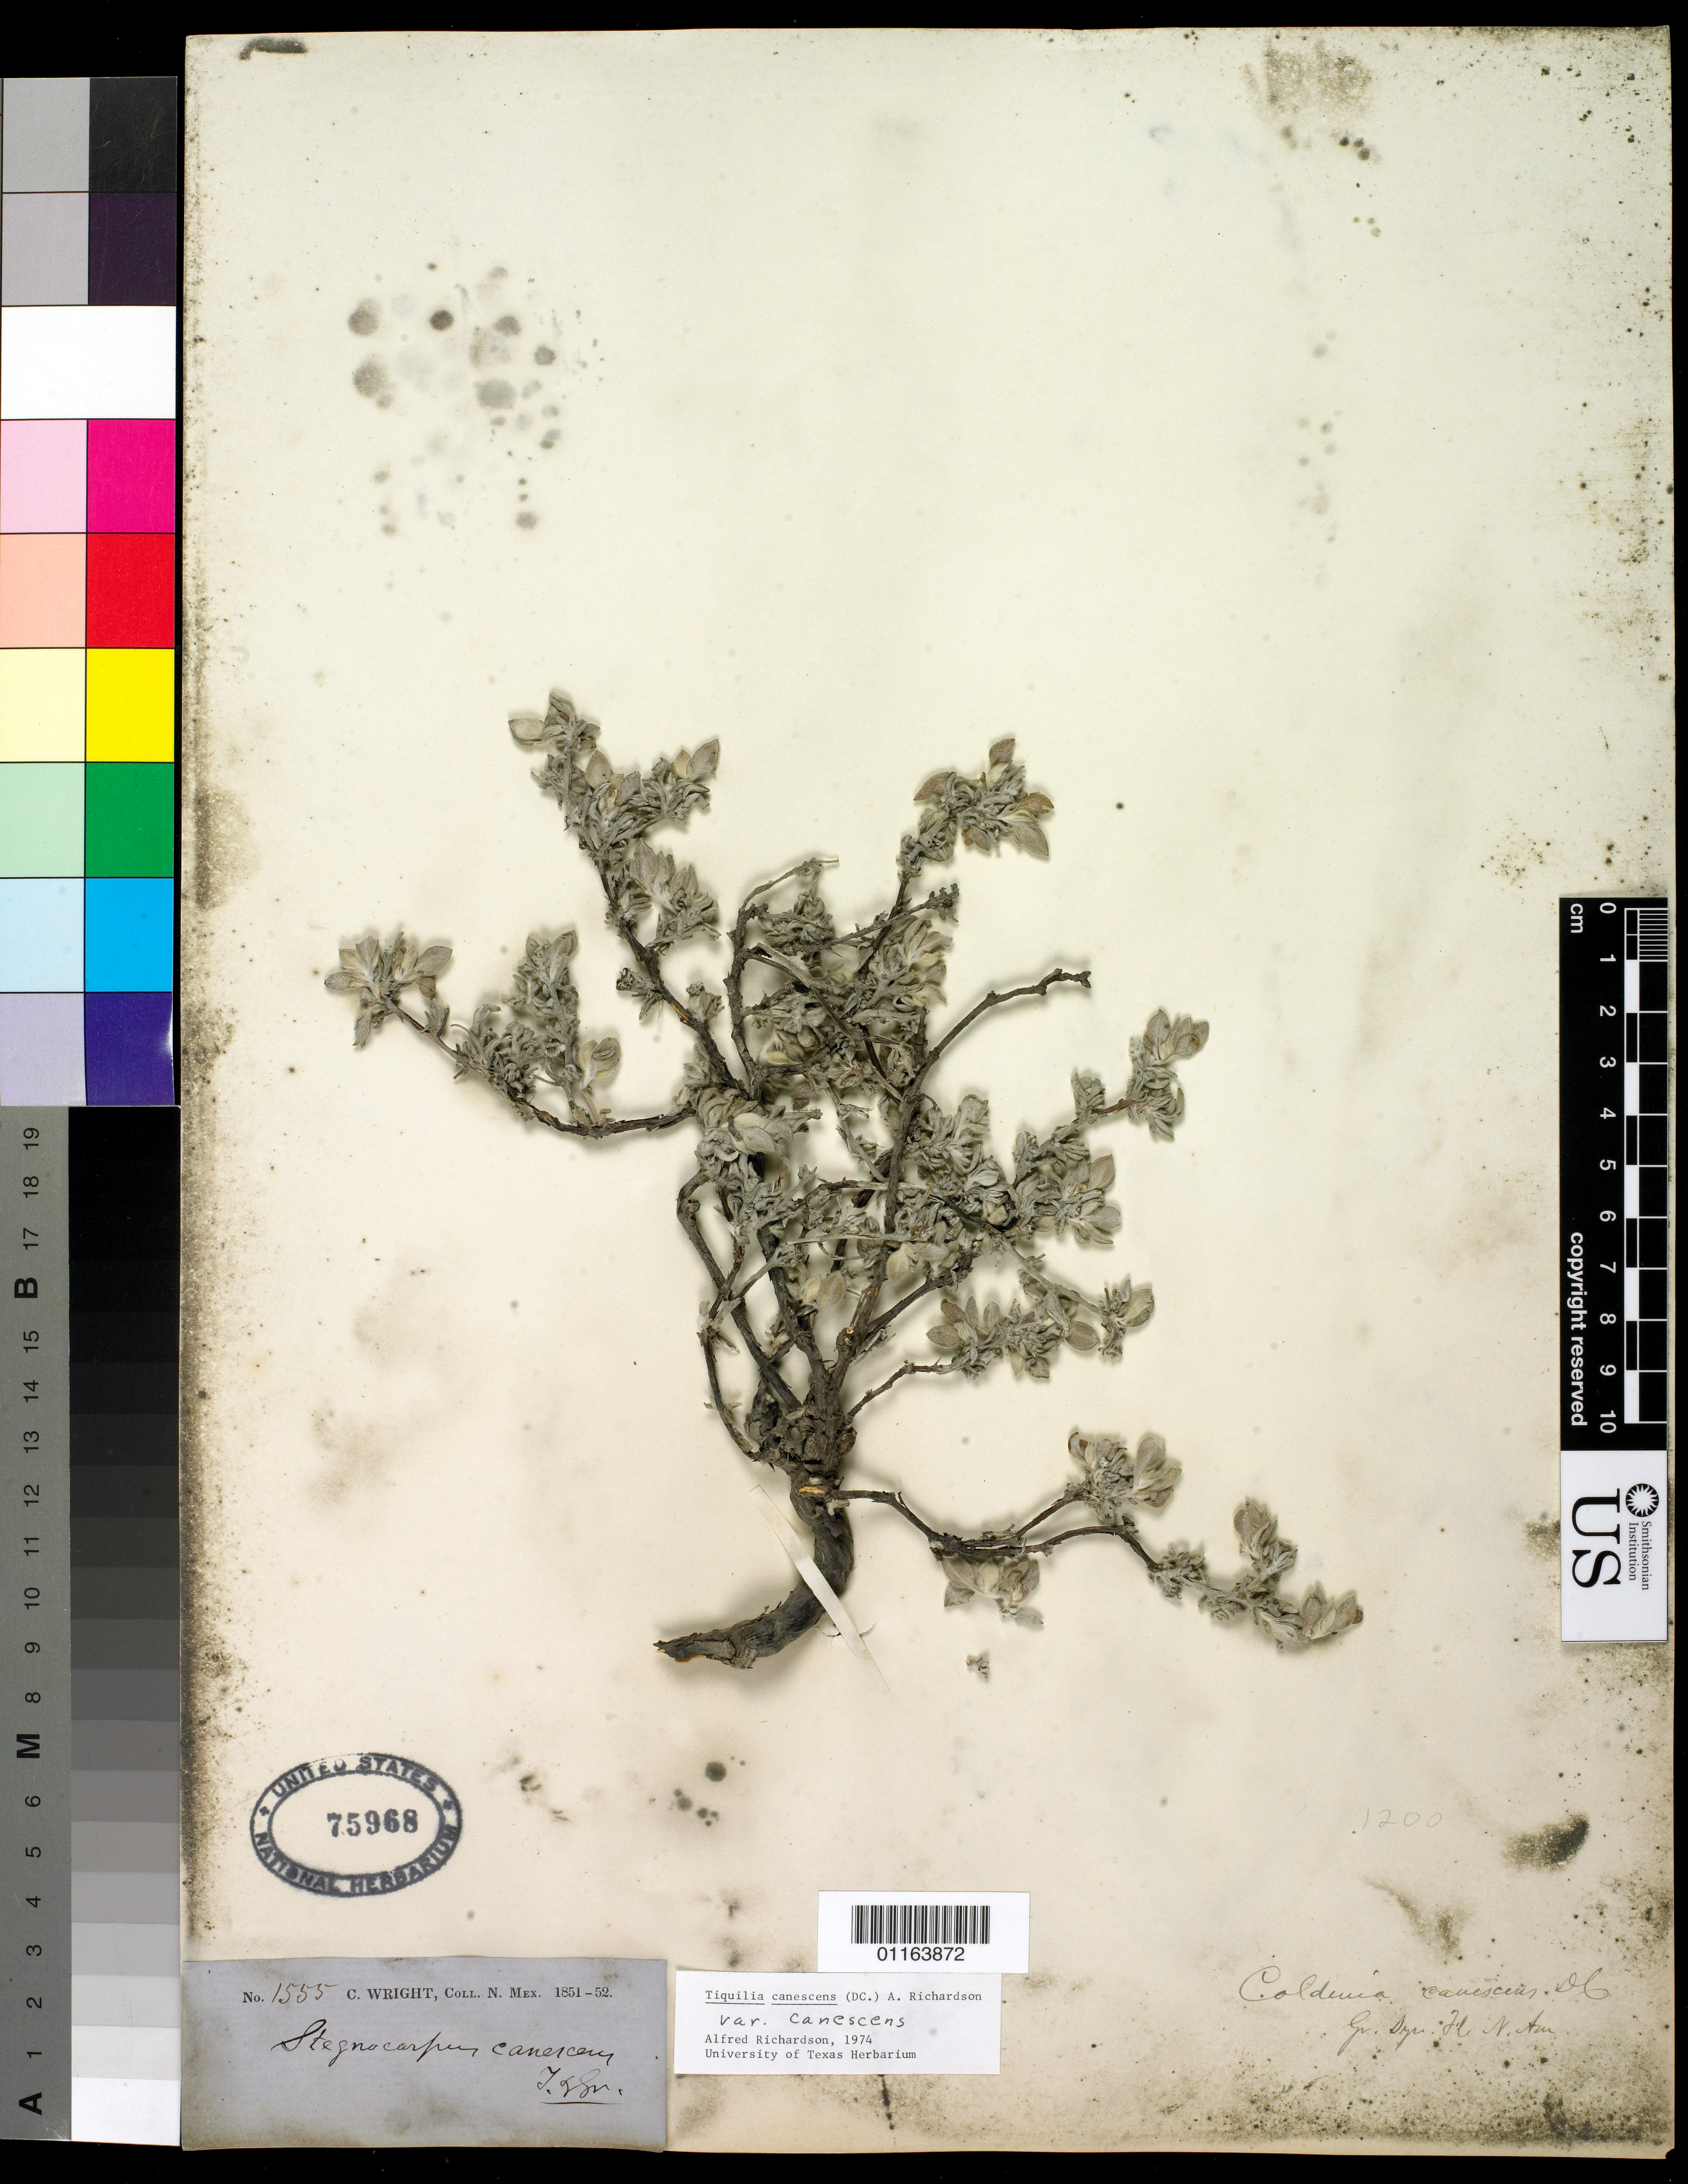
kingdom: Plantae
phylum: Tracheophyta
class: Magnoliopsida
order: Boraginales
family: Ehretiaceae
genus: Tiquilia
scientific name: Tiquilia canescens var. canescens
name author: (DC.) A.T. Richardson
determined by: Richardson, A.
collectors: C. Wright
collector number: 1555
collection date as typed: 1851 to -- --- 1852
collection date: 1851/1852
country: United States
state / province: New Mexico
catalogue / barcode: US 75968